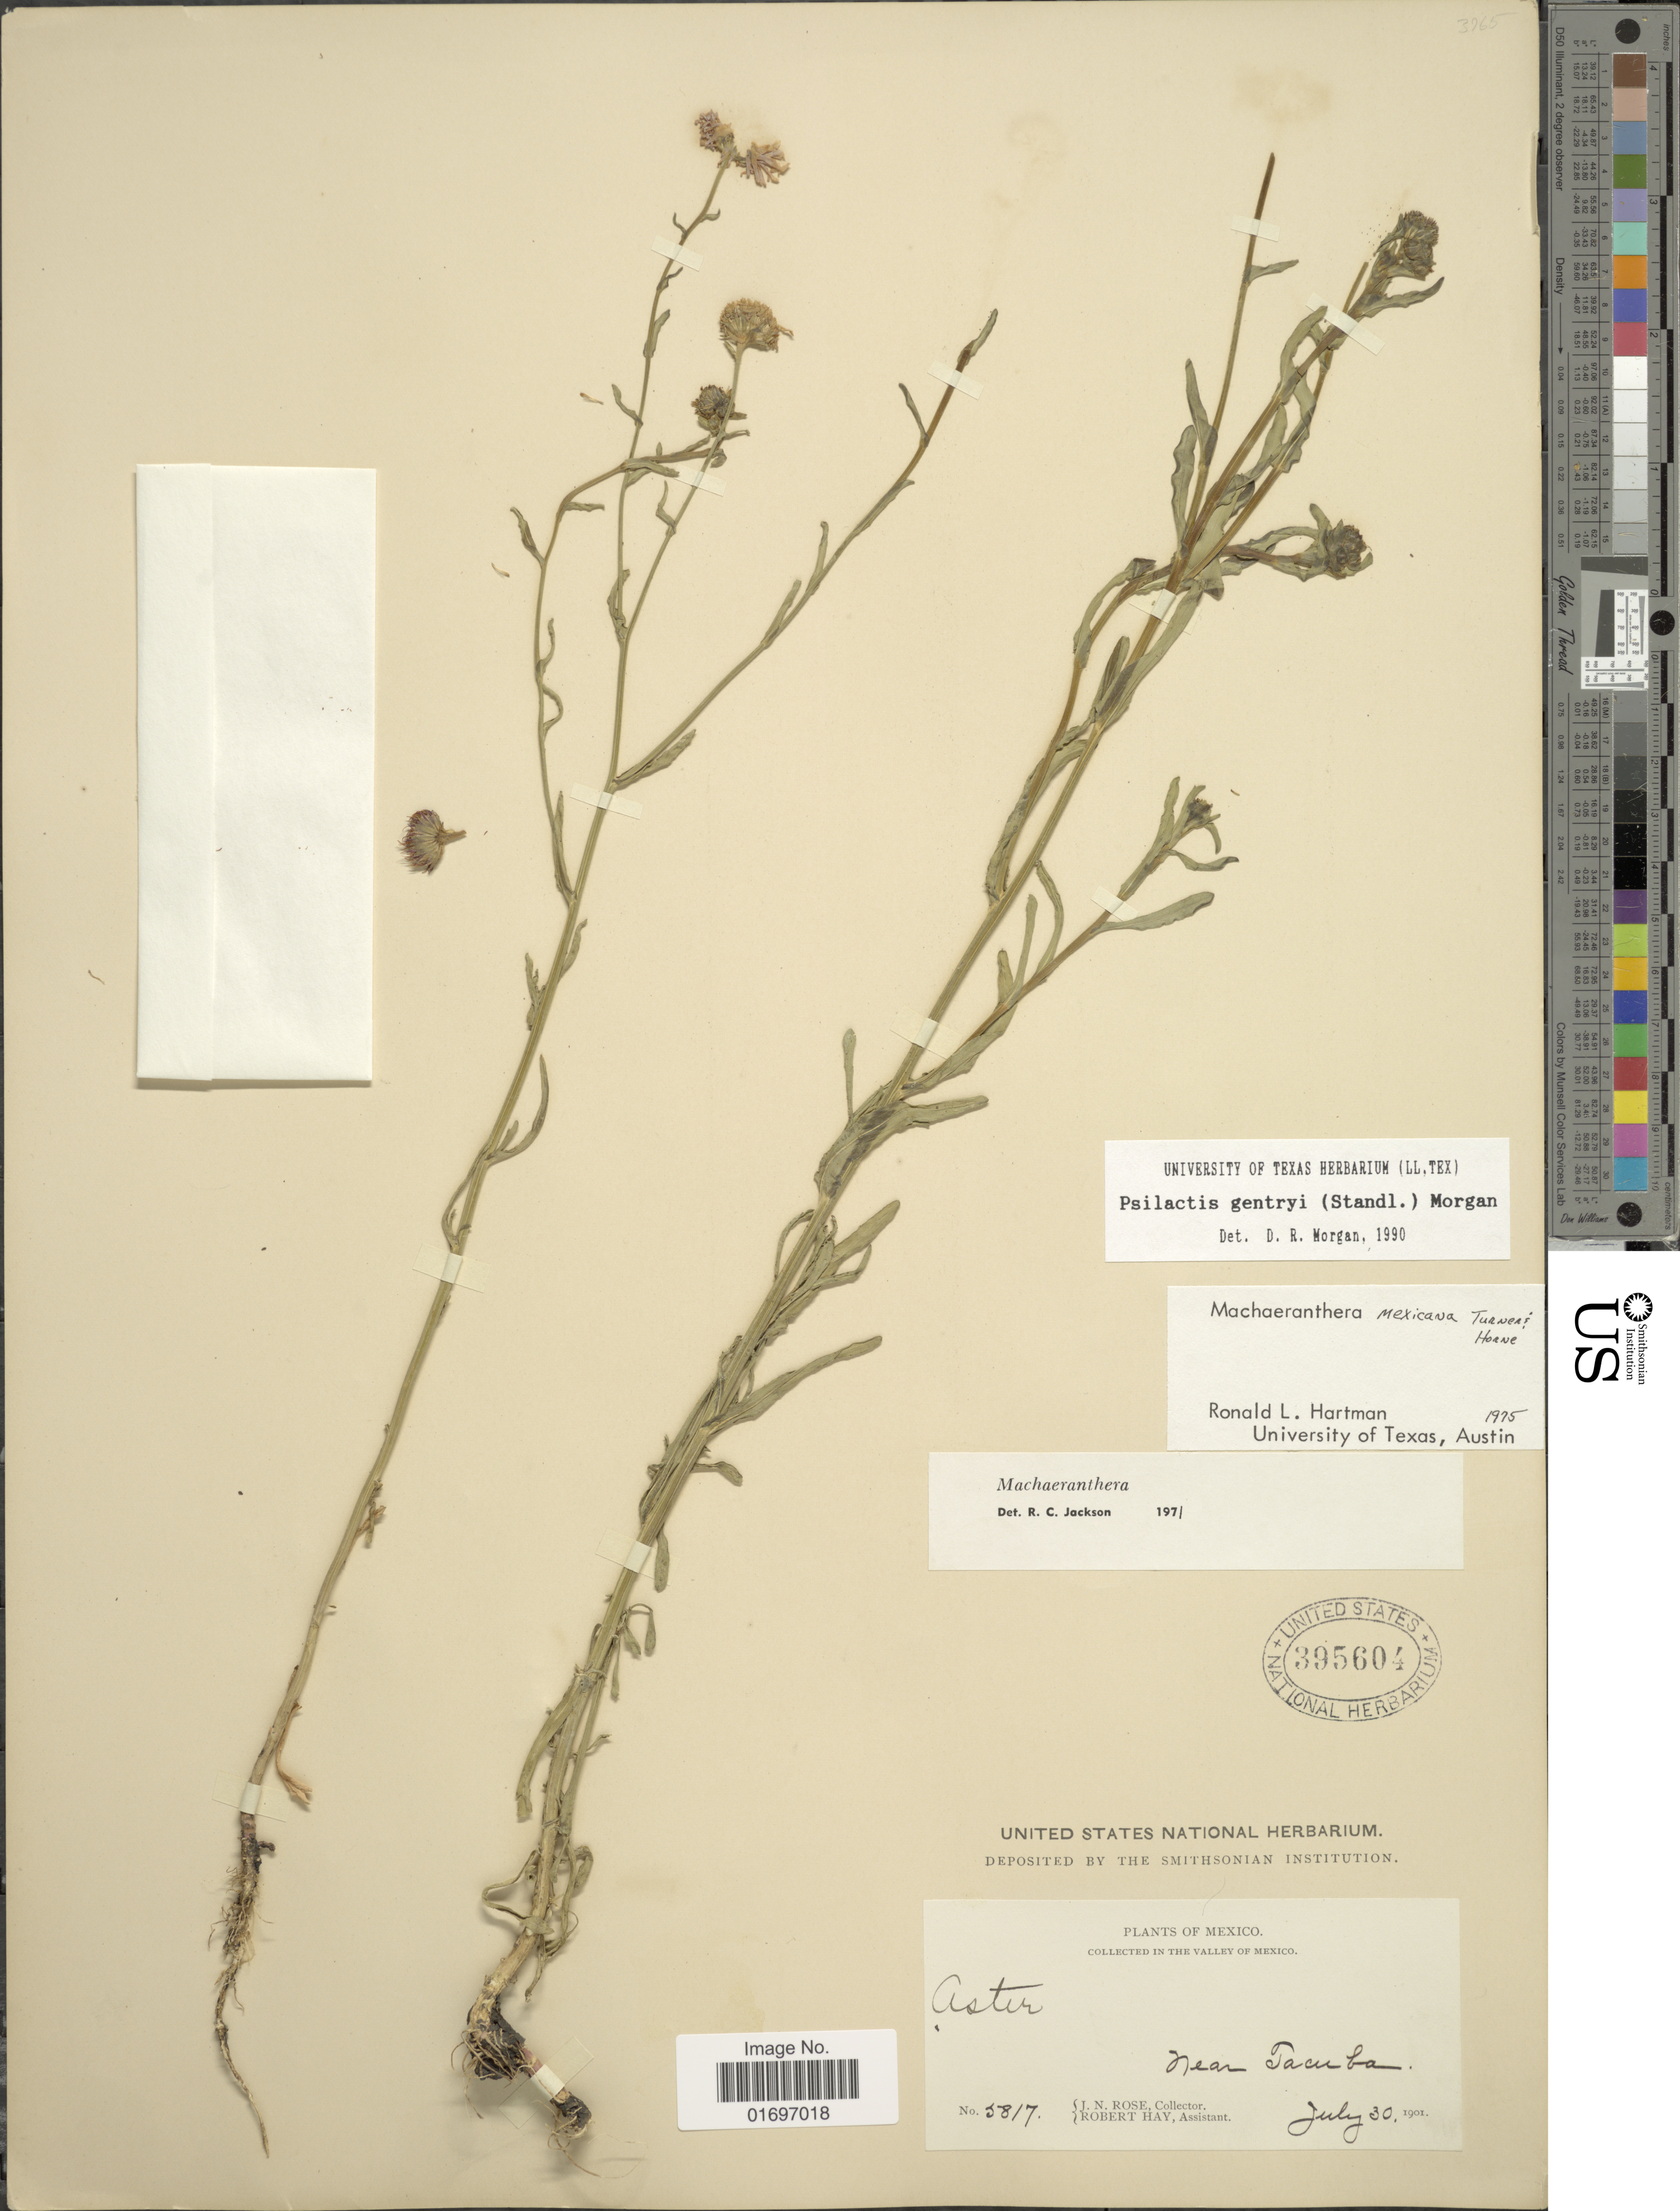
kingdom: Plantae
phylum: Tracheophyta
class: Magnoliopsida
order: Asterales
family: Asteraceae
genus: Psilactis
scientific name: Psilactis gentryi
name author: (Standl.) Morgan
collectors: J. N. Rose & R. H. Hay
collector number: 5817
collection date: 1901-07-30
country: Mexico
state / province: México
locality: In the valley of Mexico. Near Tacuba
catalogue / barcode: US 395604